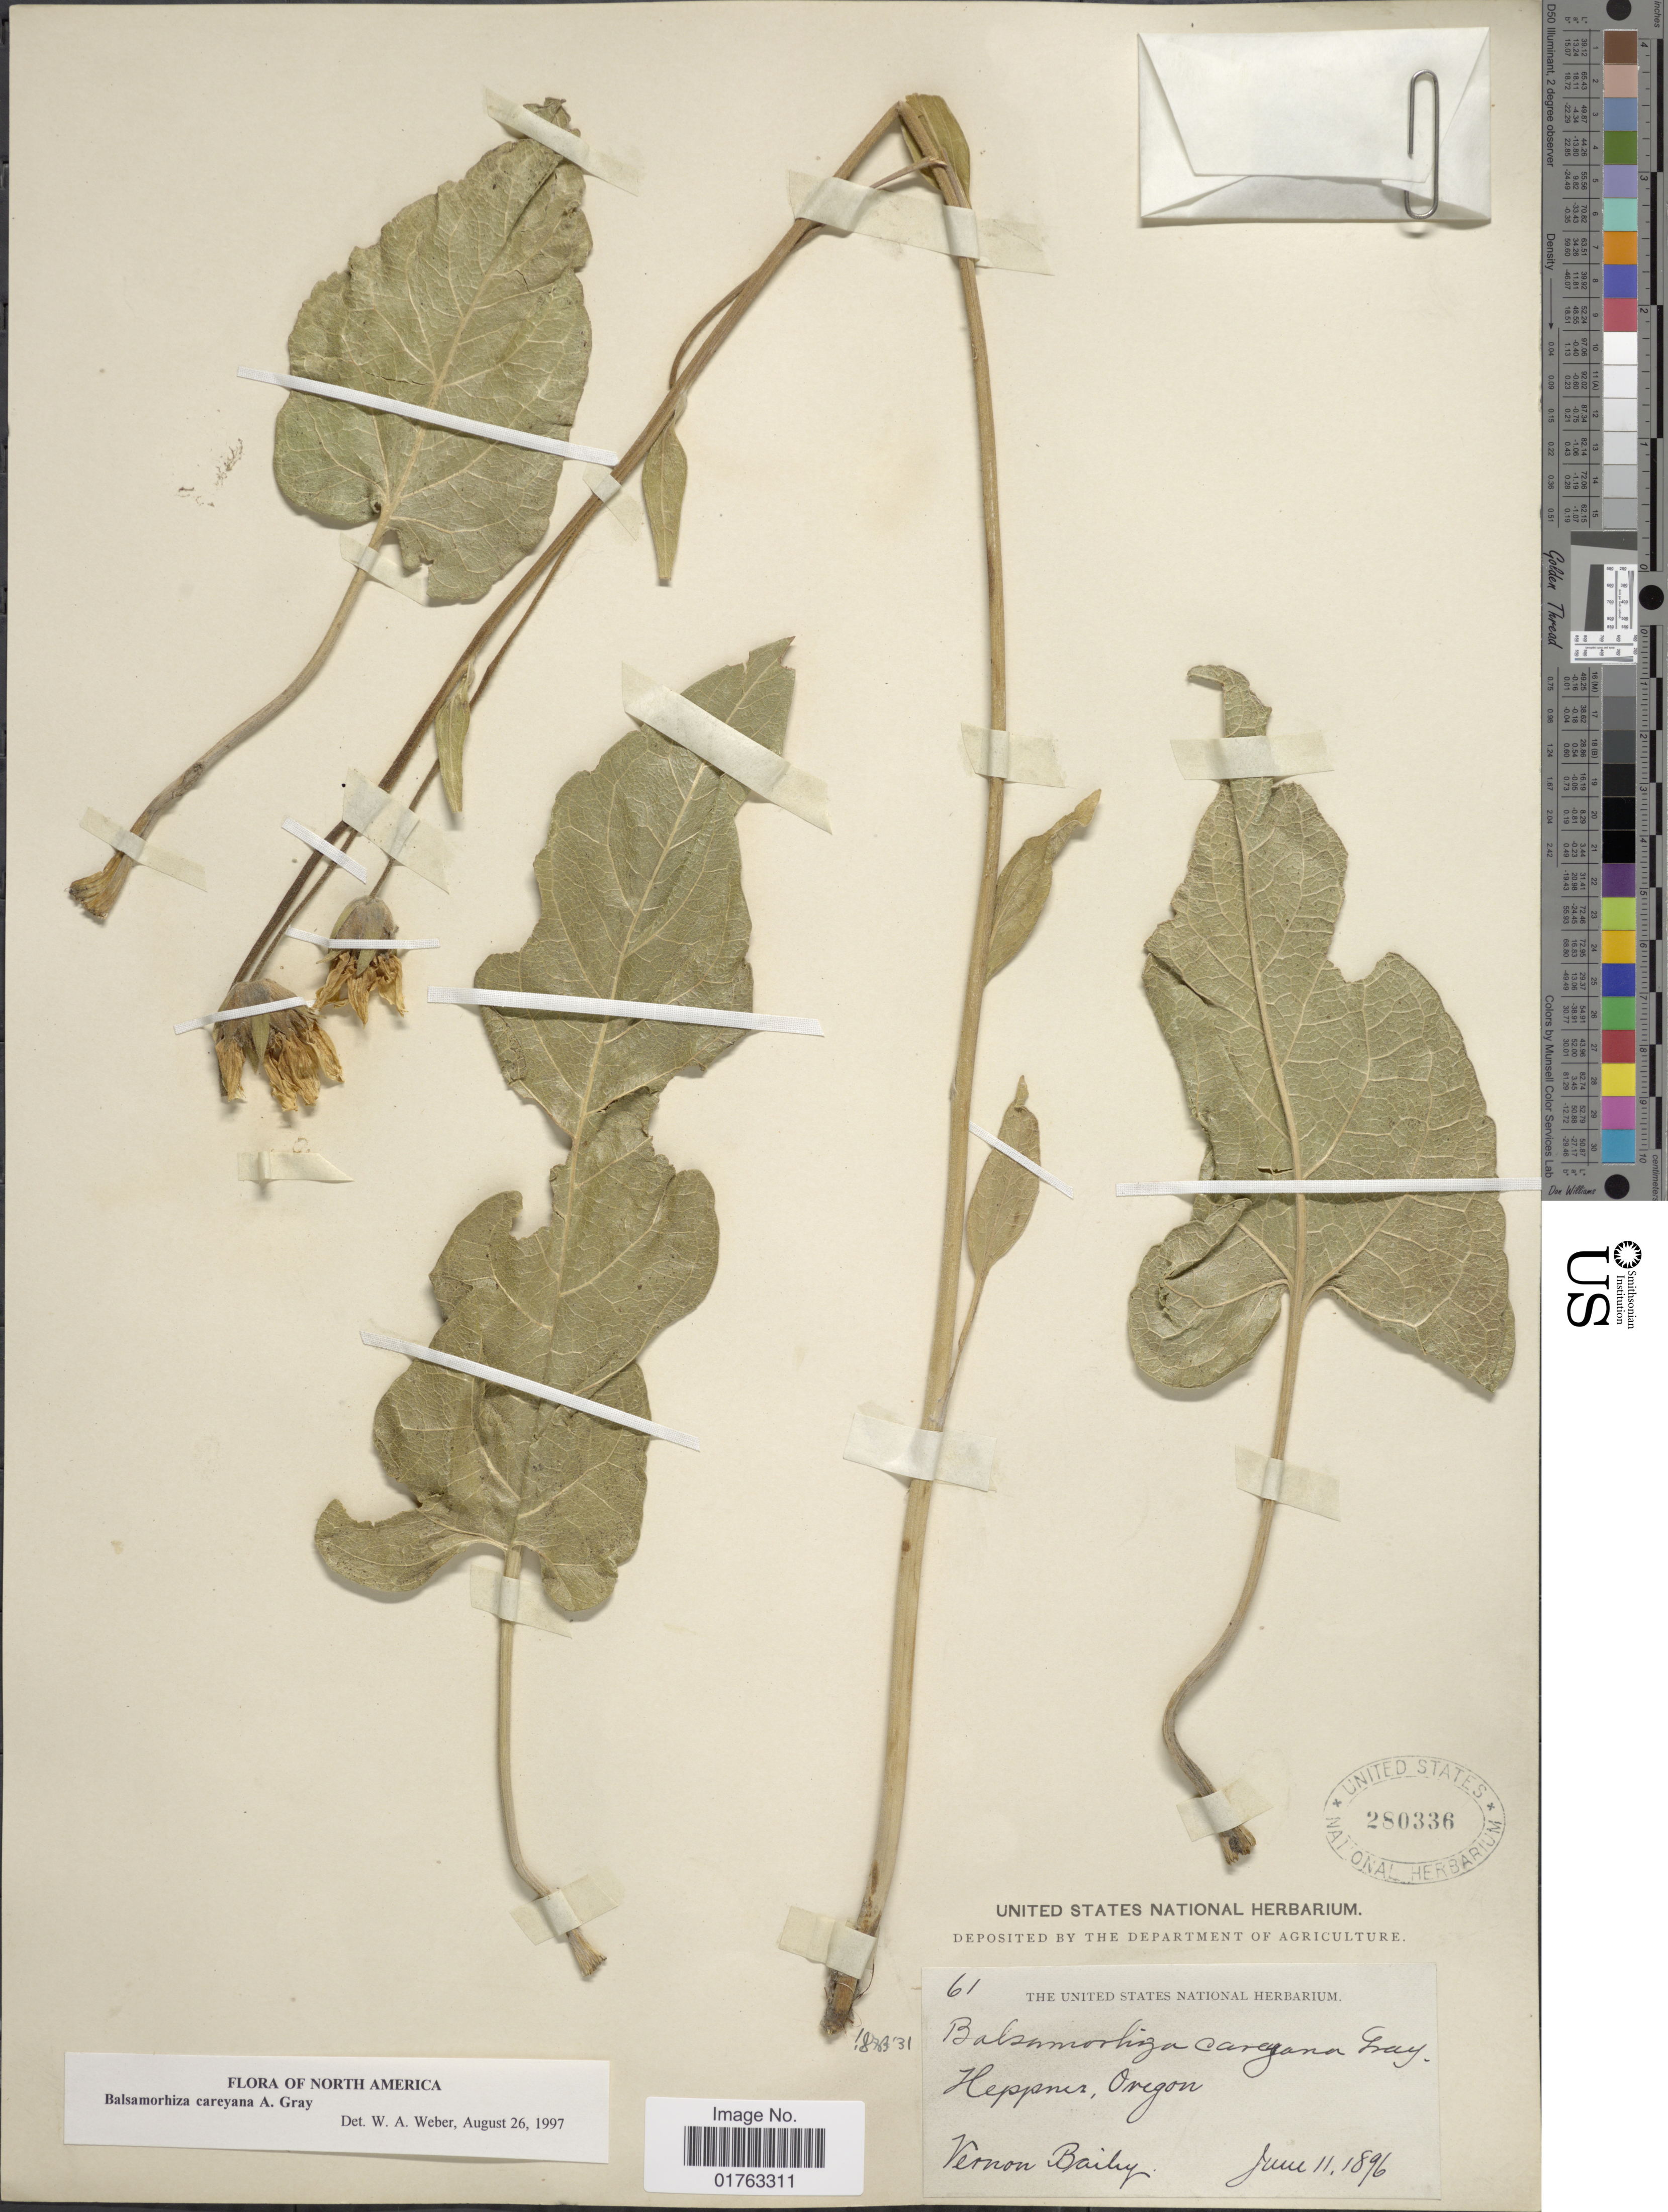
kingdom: Plantae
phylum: Tracheophyta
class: Magnoliopsida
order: Asterales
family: Asteraceae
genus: Balsamorhiza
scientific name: Balsamorhiza careyana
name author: A. Gray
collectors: V. O. Bailey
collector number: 61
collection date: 1896-06-11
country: United States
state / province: Oregon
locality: Heppner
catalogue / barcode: US 280336